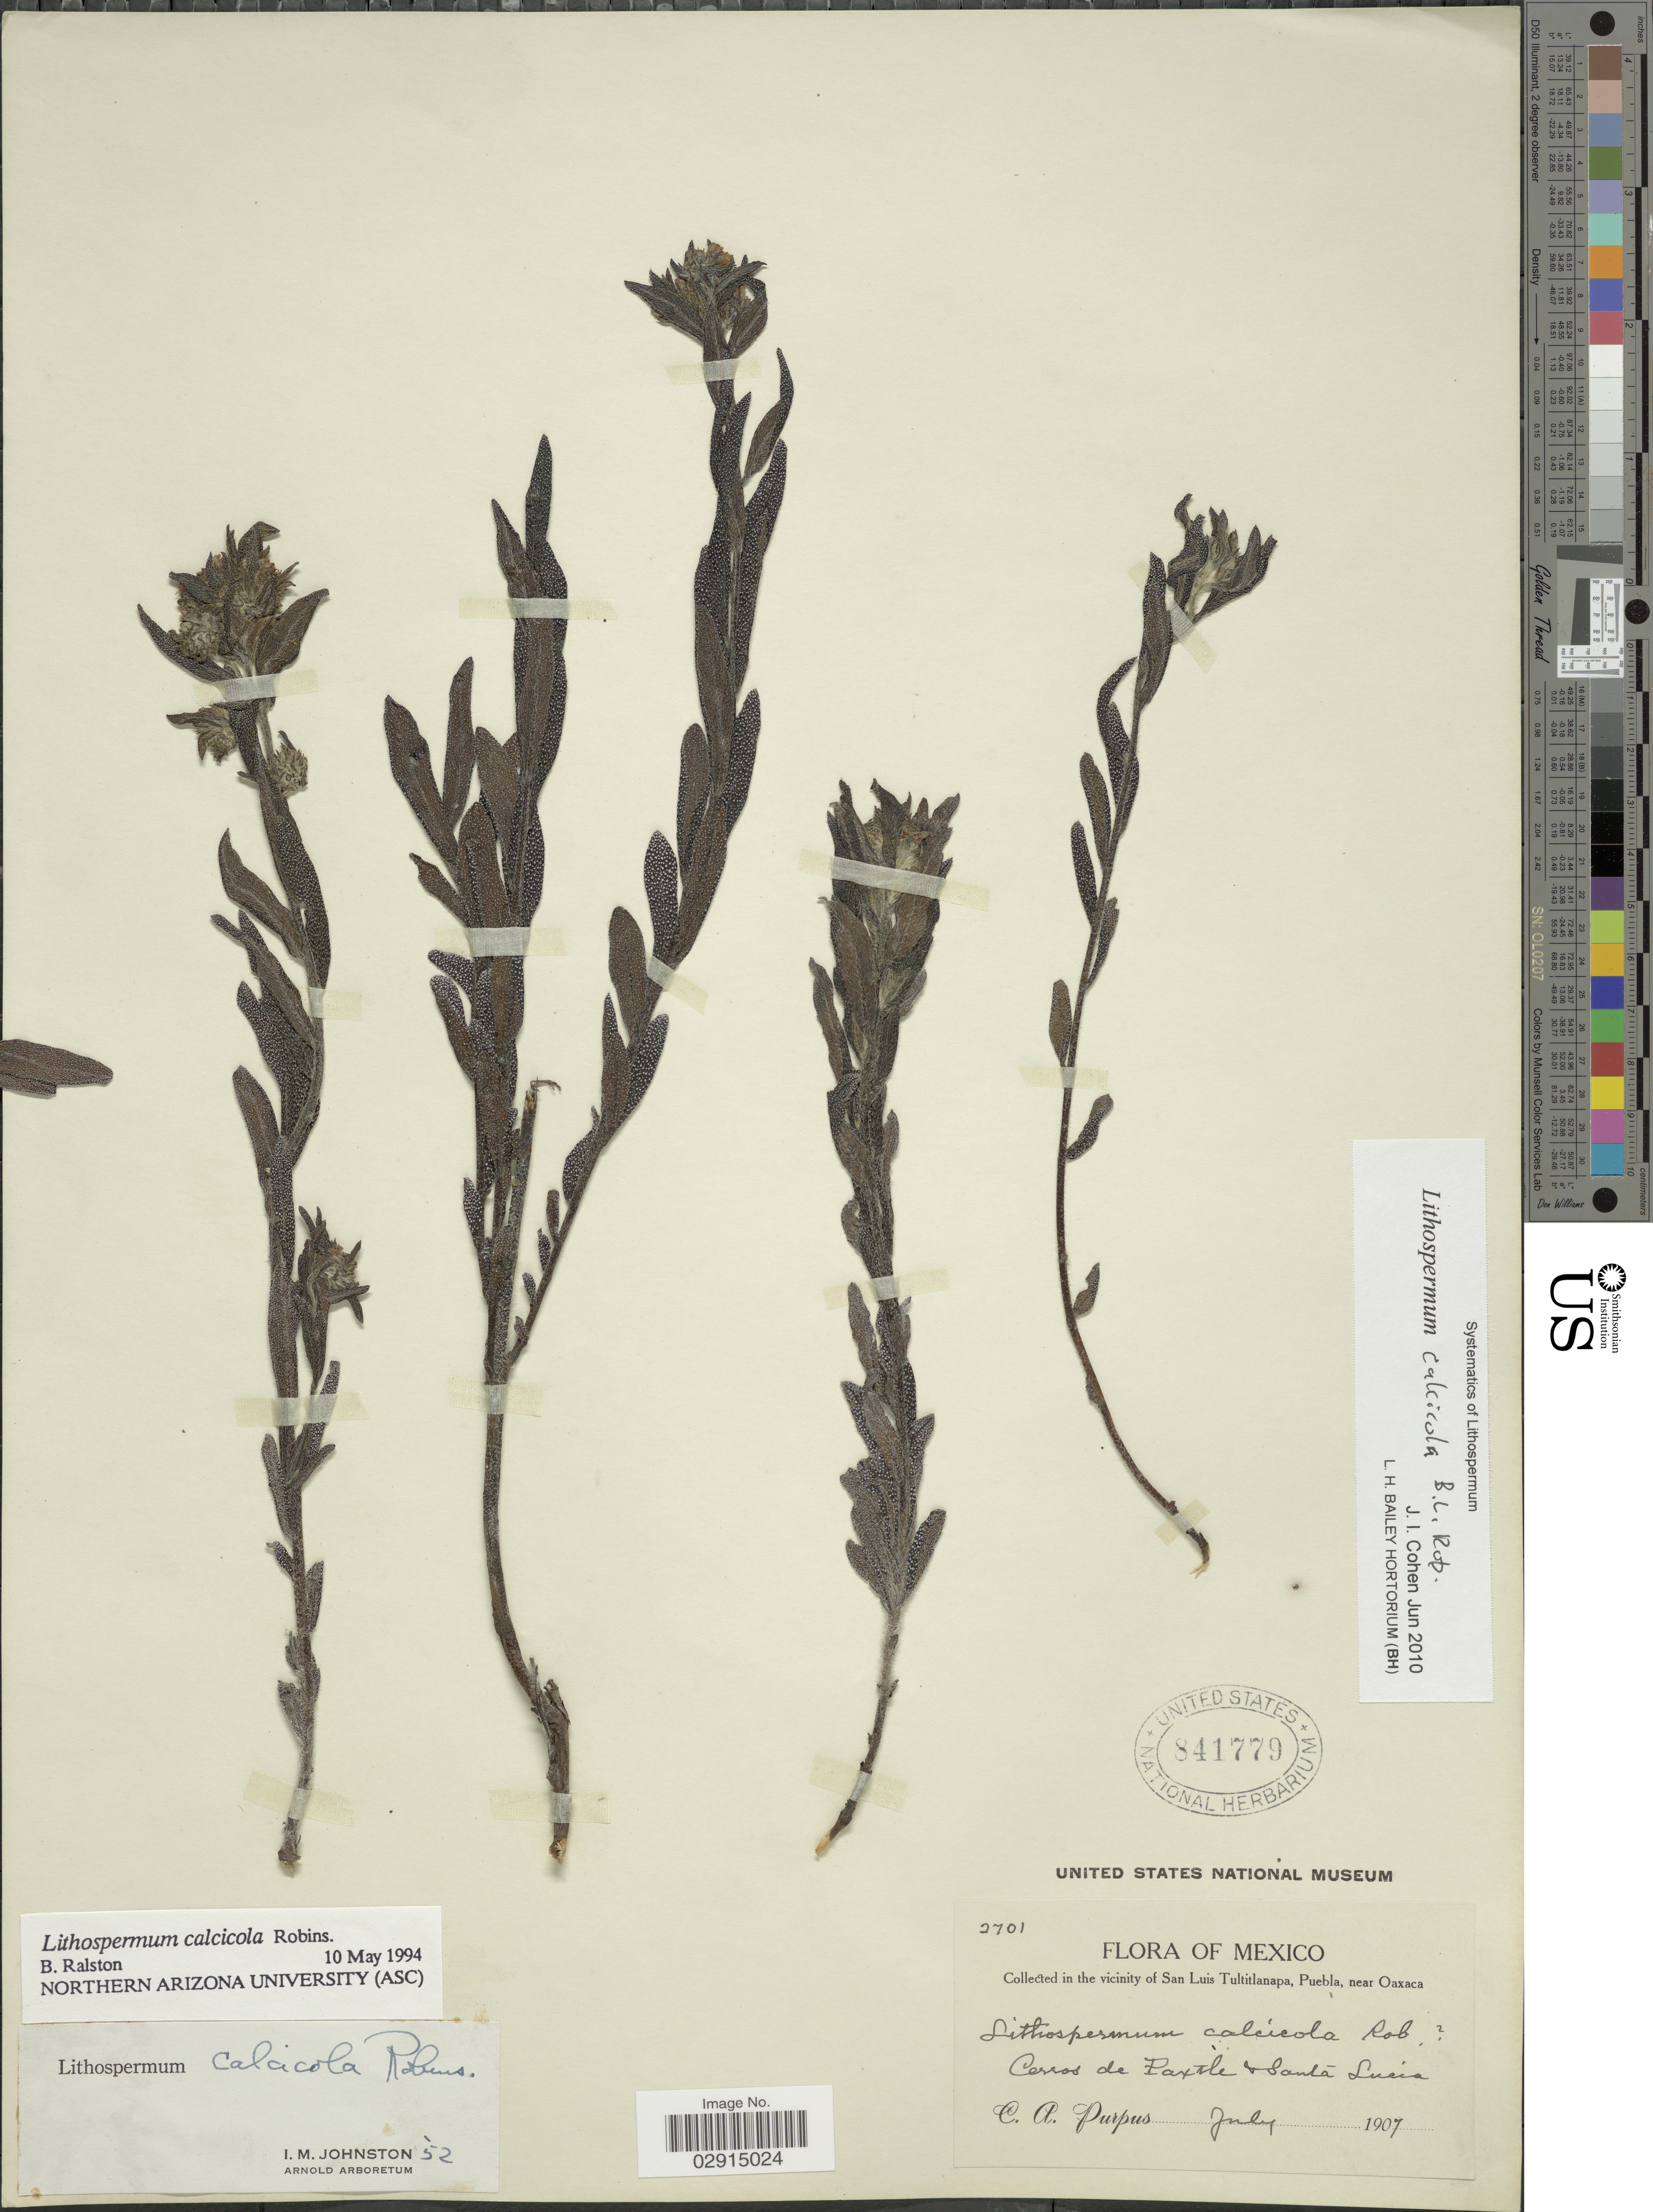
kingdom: Plantae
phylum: Tracheophyta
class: Magnoliopsida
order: Boraginales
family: Boraginaceae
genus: Lithospermum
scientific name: Lithospermum calcicola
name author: B.L. Rob.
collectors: C. A. Purpus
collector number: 2701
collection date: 1907-07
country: Mexico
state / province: Oaxaca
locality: Cerros de Paxtle + Santa Lucia. Vicinity of San Luis Tultitlanapa, Puebla, near Oaxaca. Mexico.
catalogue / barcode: US 841779